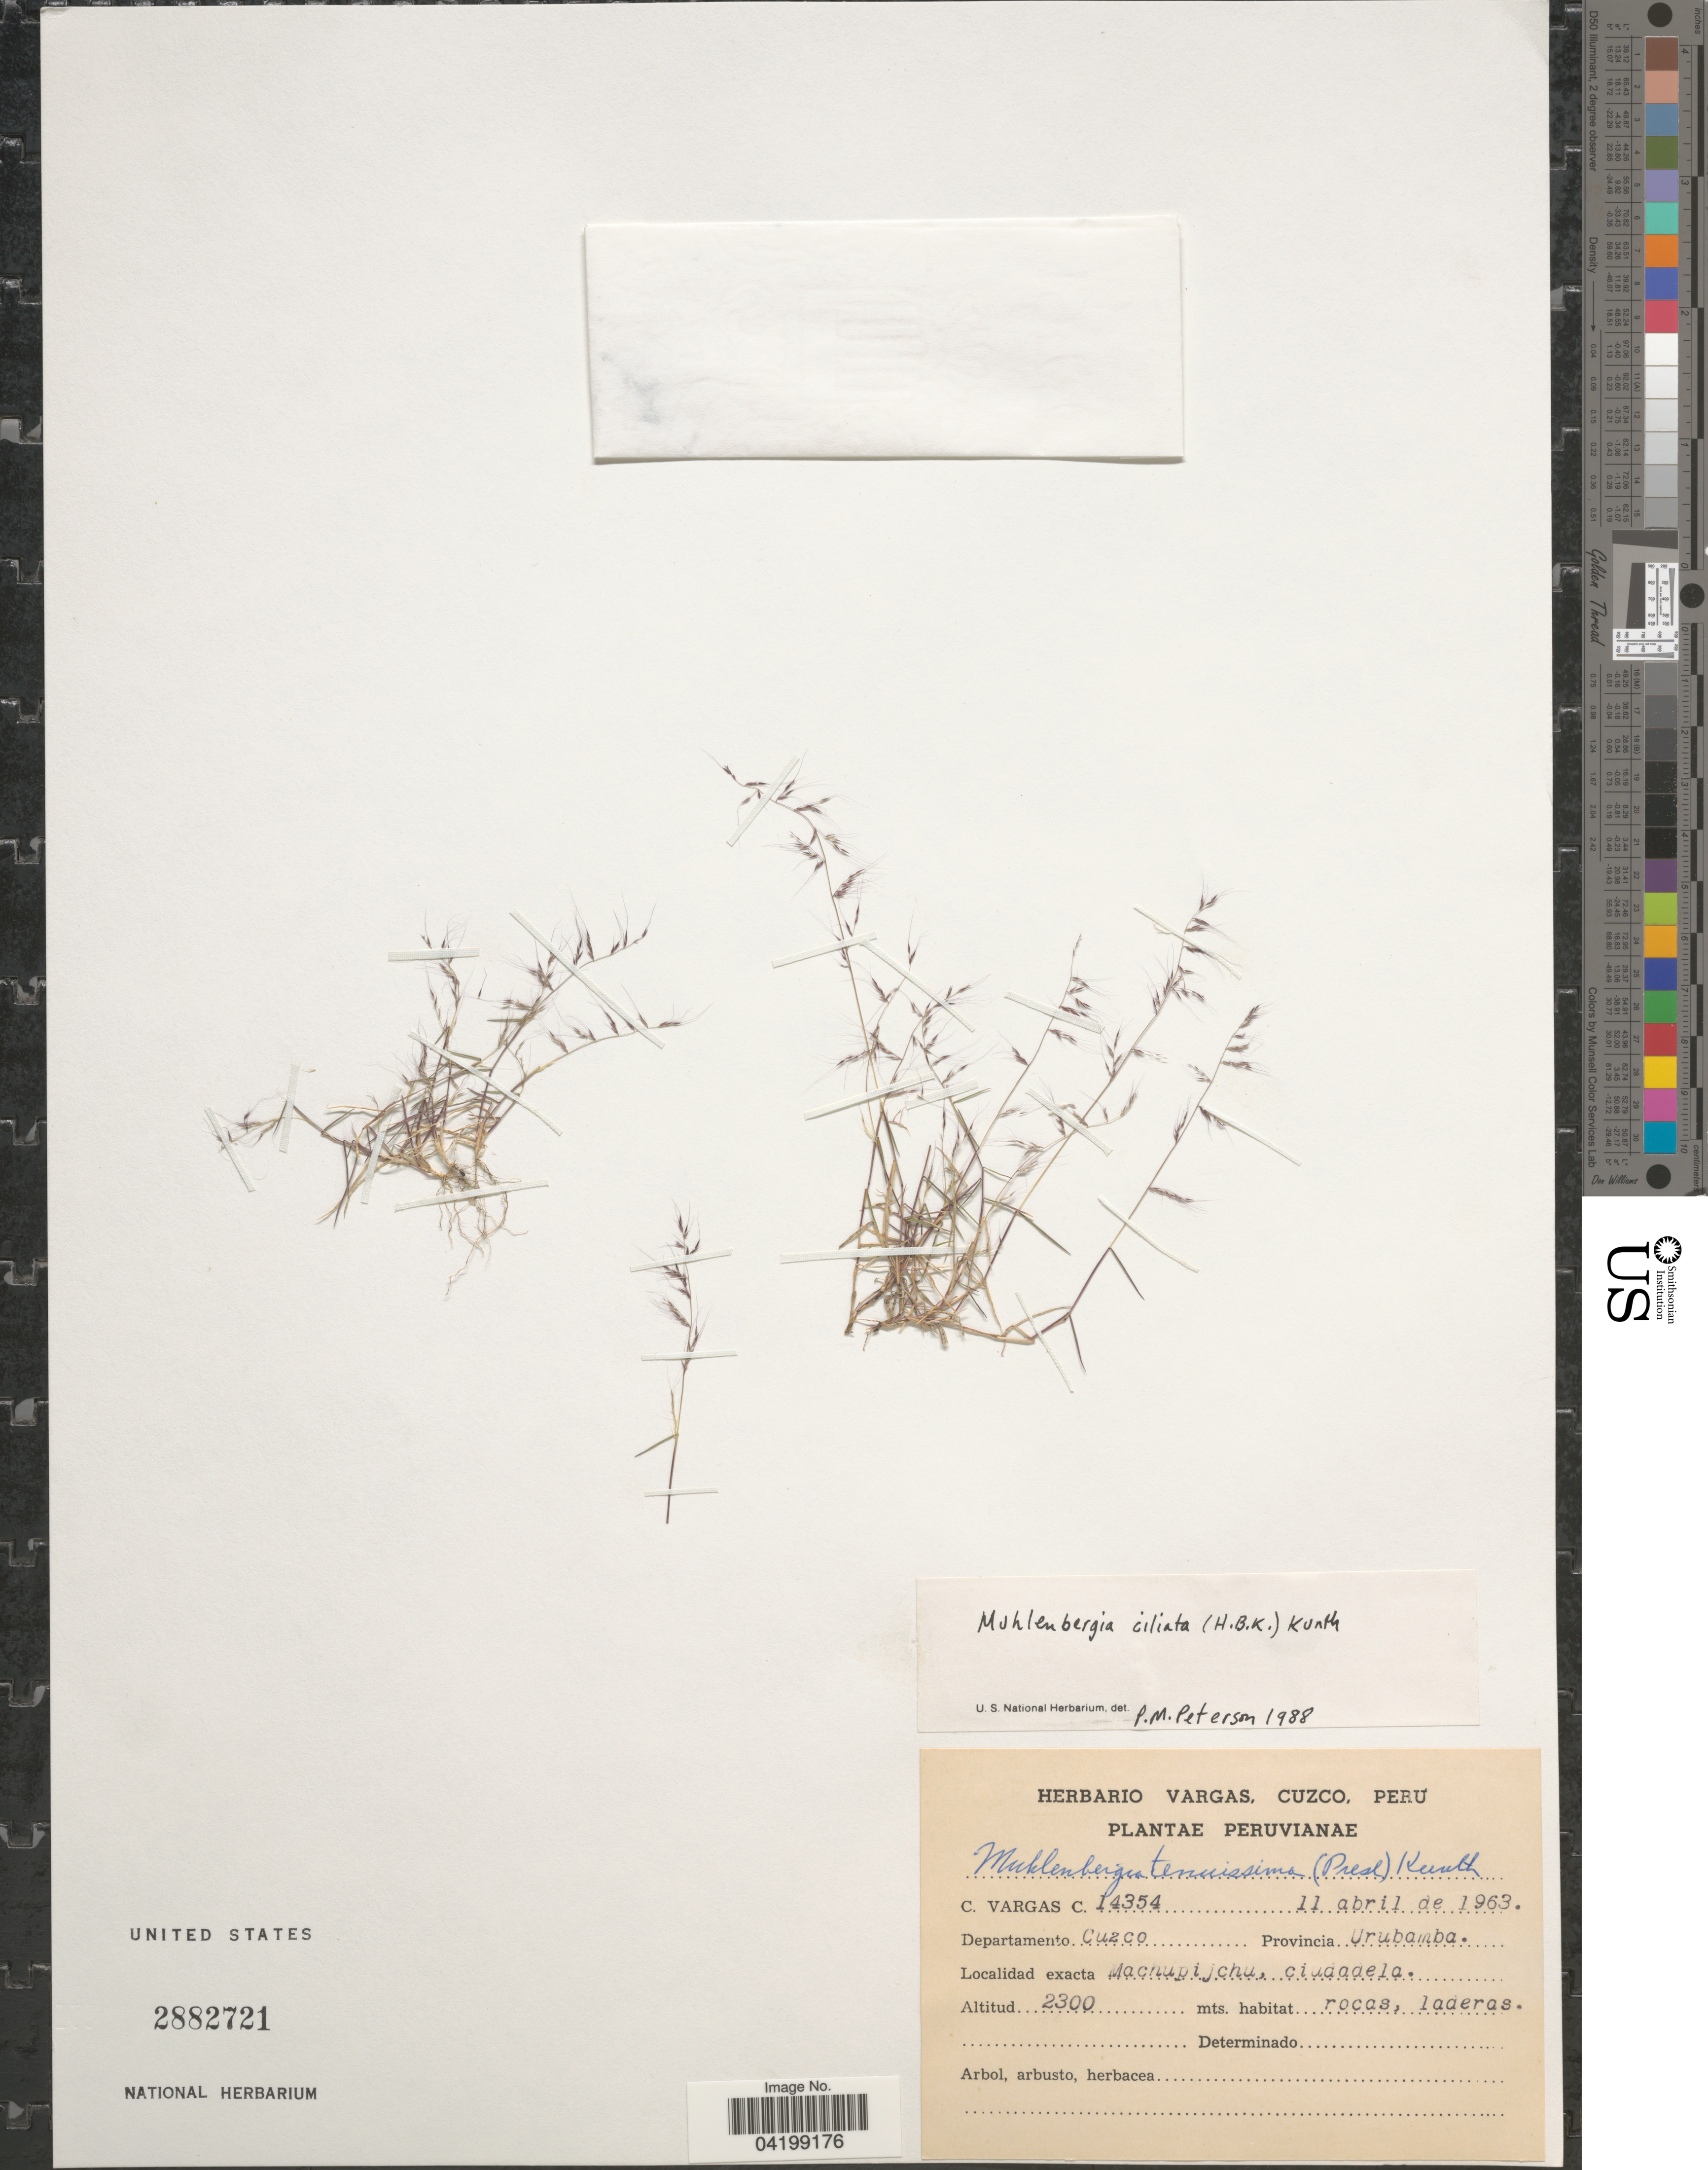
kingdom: Plantae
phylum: Tracheophyta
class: Liliopsida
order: Poales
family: Poaceae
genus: Muhlenbergia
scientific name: Muhlenbergia ciliata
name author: (Kunth) Trin.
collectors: C. Vargas Calderón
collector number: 14354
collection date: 1963-04-11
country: Peru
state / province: Cusco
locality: Departamento Cuzco. Provincia Urubamba. Machupijchu, ciudadela.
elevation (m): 2300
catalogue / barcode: US 2882721